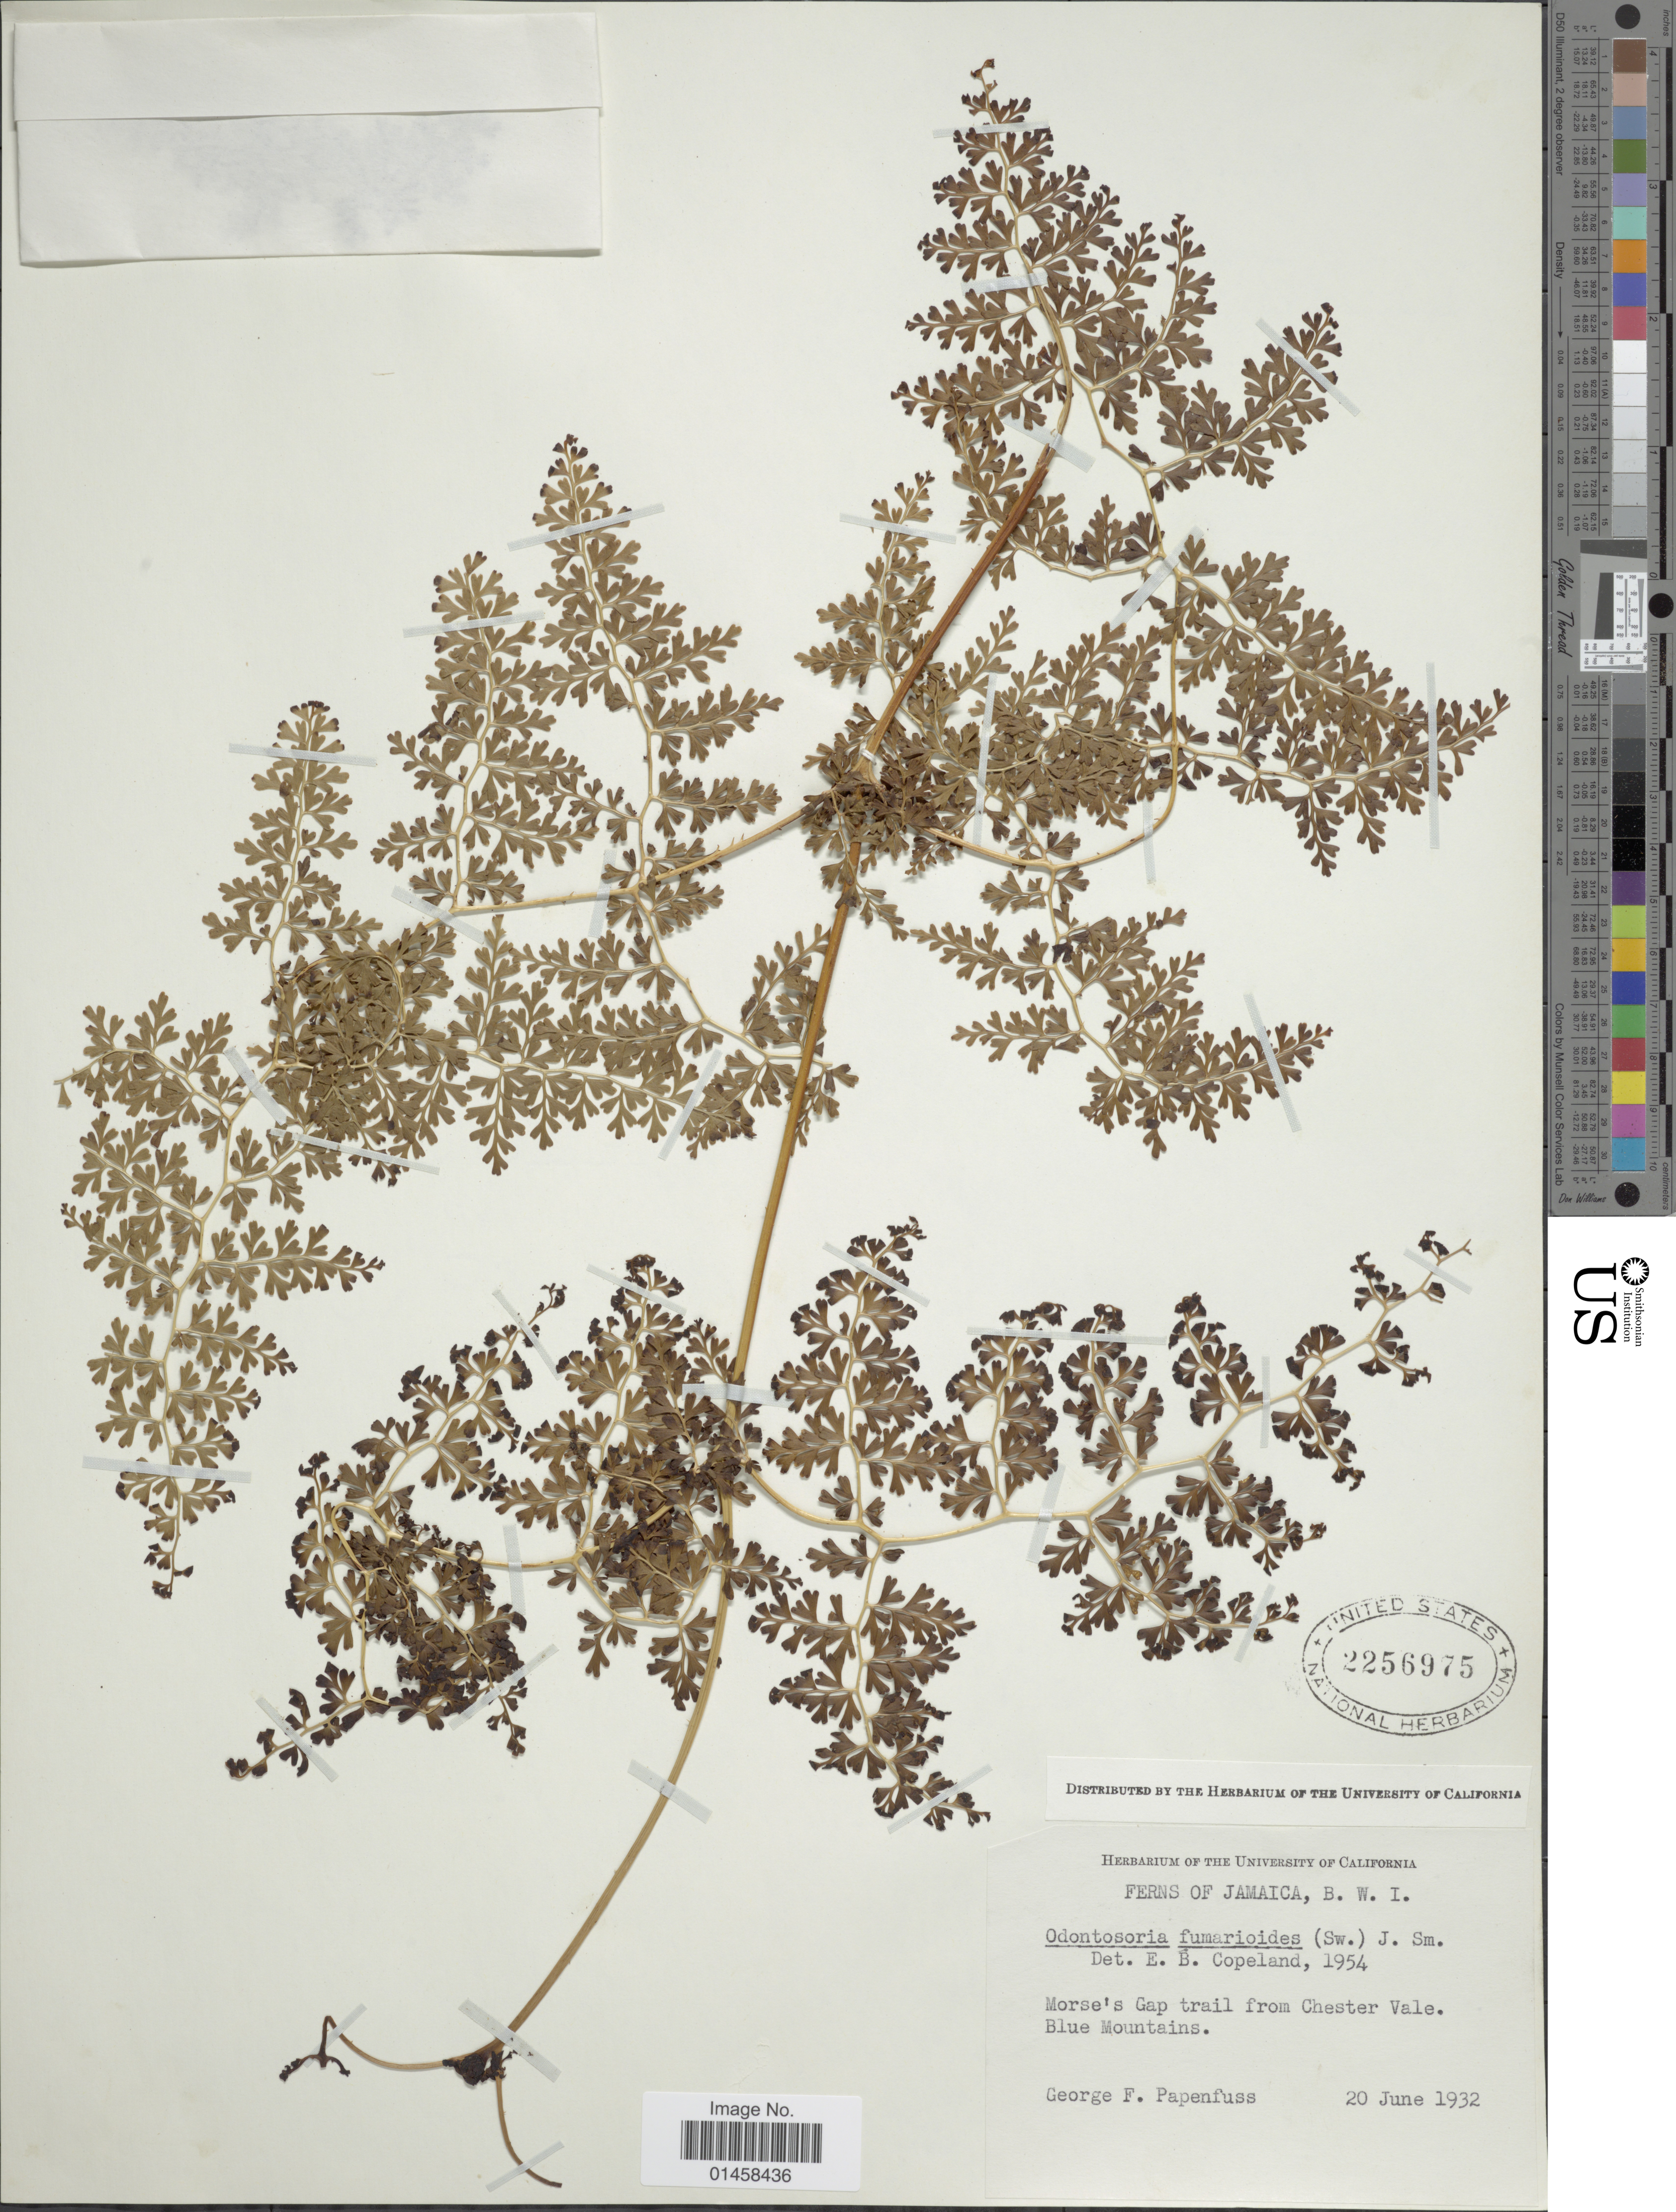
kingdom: Plantae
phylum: Tracheophyta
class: Polypodiopsida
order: Polypodiales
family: Lindsaeaceae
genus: Odontosoria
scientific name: Odontosoria fumarioides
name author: (Sw.) J. Sm.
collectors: G. Papenfuss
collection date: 1932-06-20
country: Jamaica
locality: B.W.I., Morse's Gab trail from Chester Vale, Blue Mountains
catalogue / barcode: US 2256975